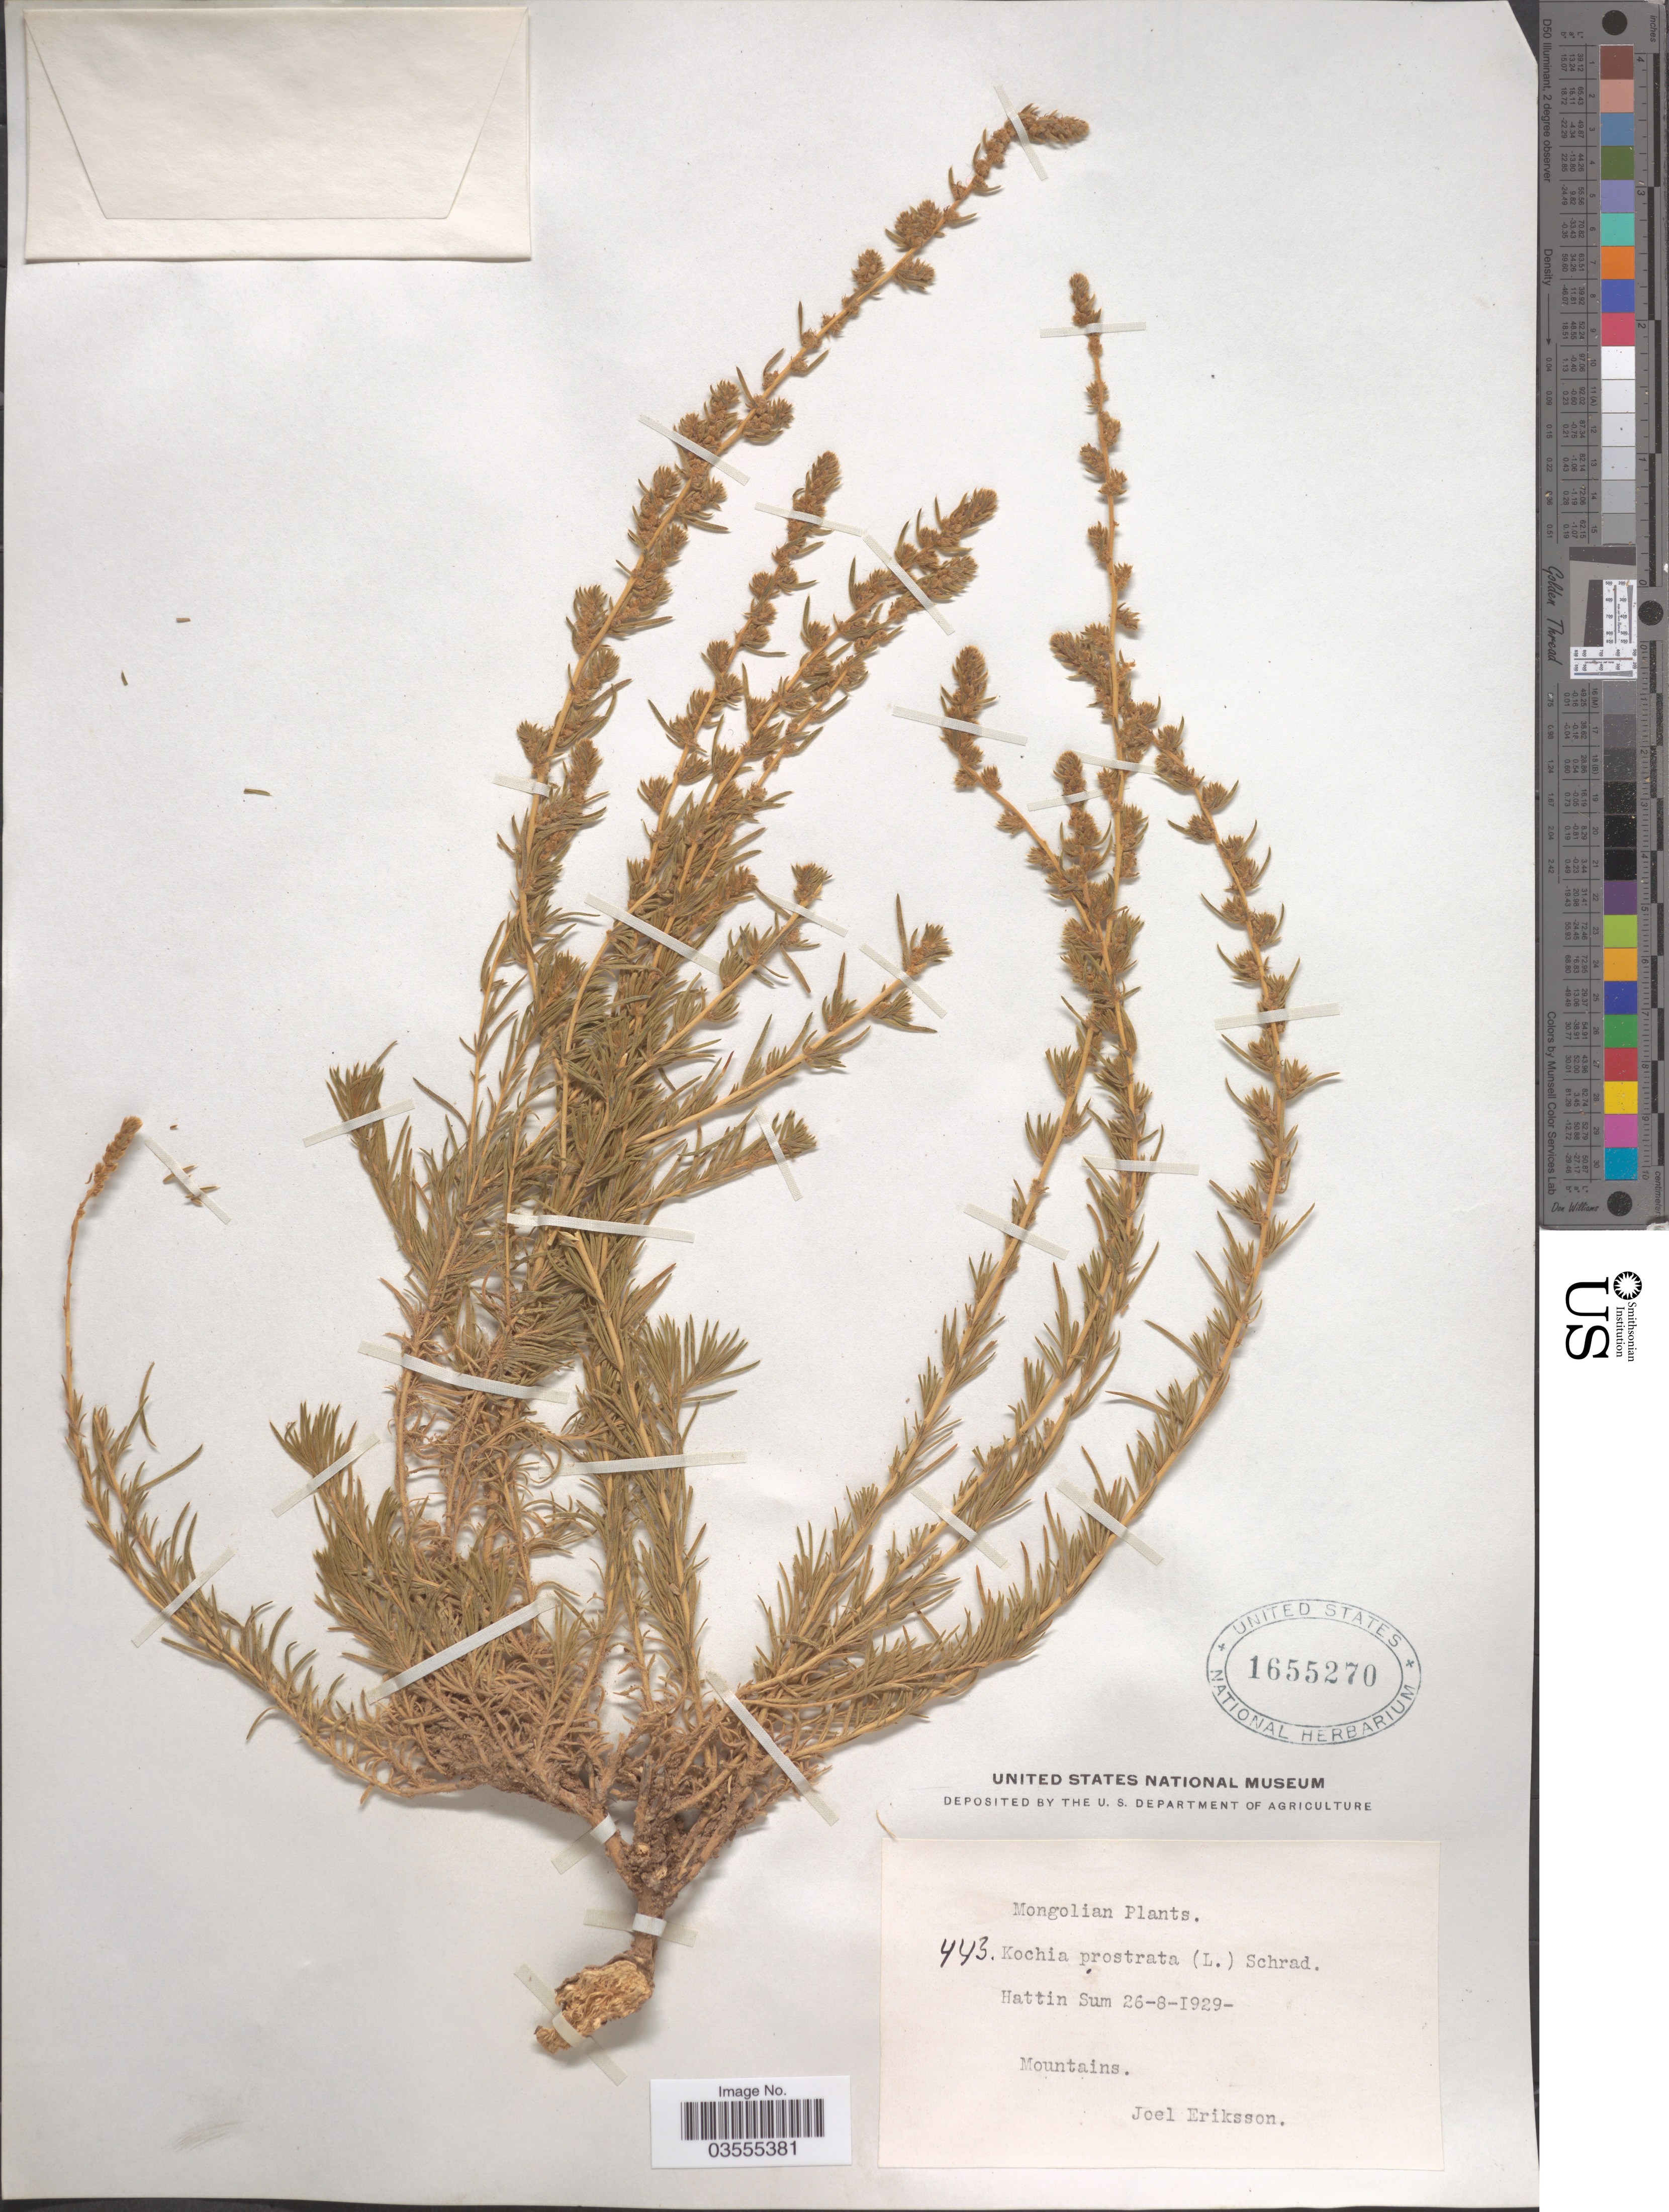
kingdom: Plantae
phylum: Tracheophyta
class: Magnoliopsida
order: Caryophyllales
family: Amaranthaceae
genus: Bassia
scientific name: Bassia prostrata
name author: (L.) Beck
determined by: U.S. National Herbarium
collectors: J. Eriksson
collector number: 443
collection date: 1929-08-26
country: Mongolia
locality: Hattin Sum. Mountains.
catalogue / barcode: US 1655270